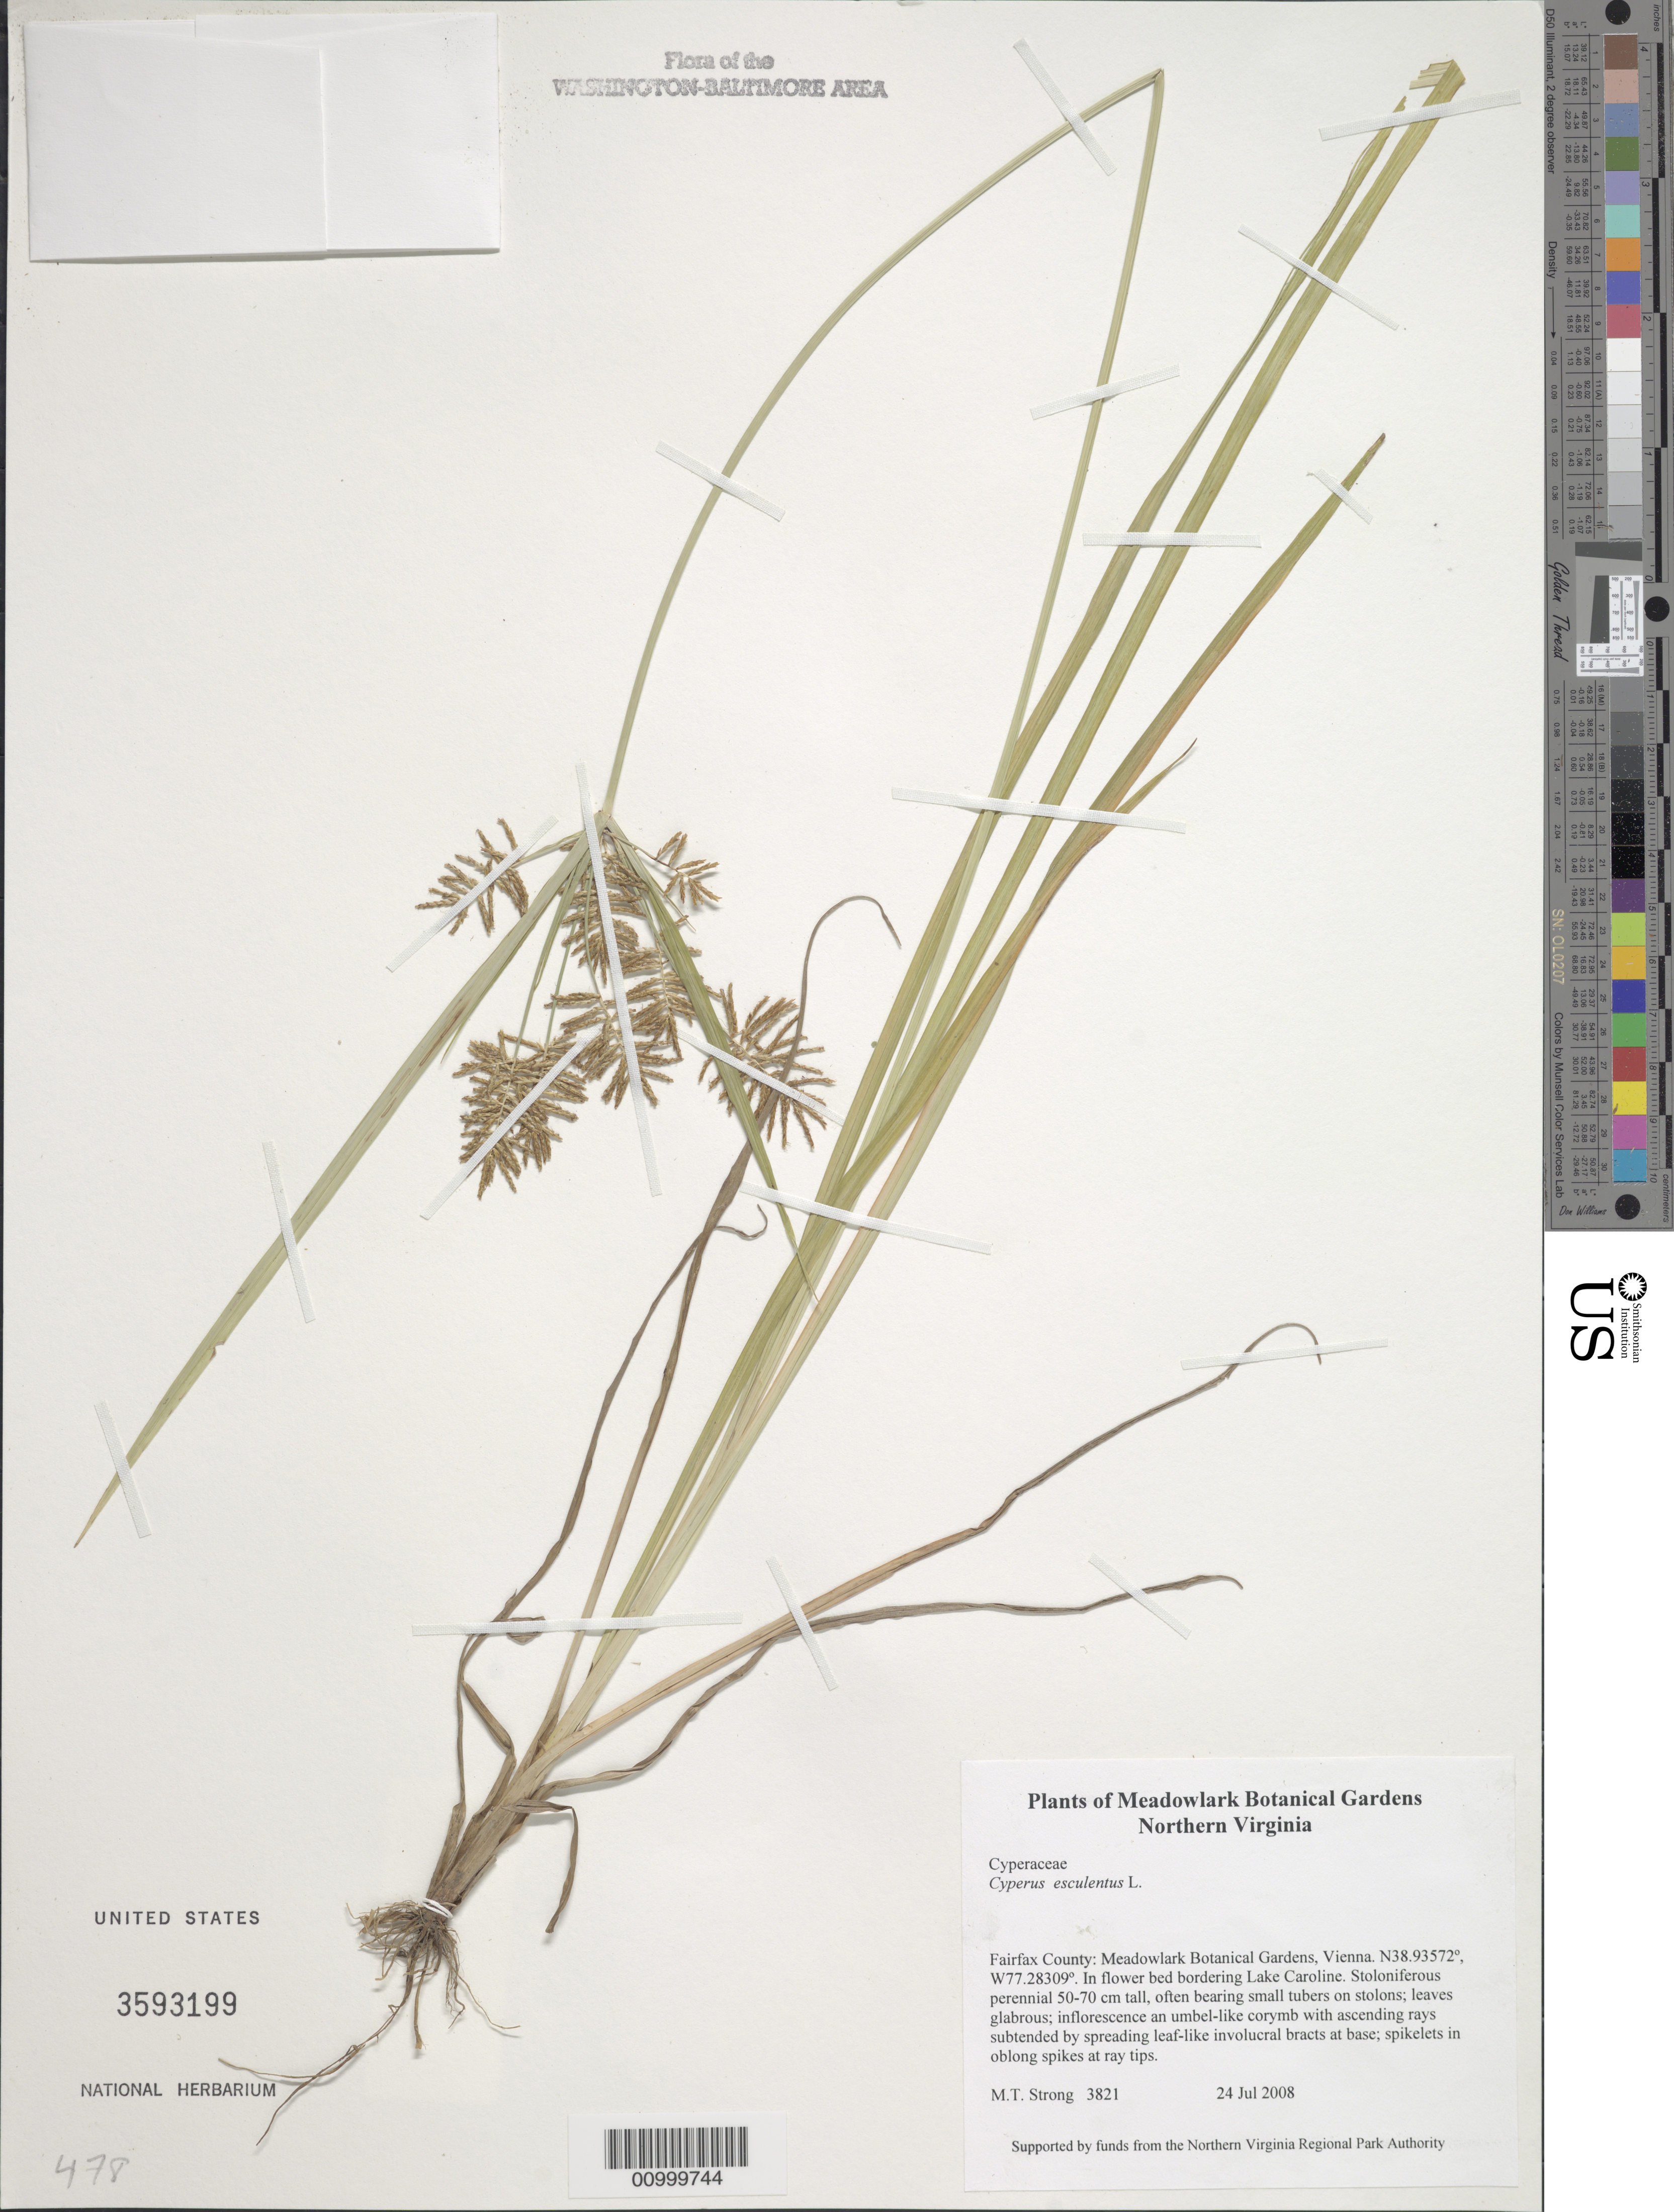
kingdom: Plantae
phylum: Tracheophyta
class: Liliopsida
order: Poales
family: Cyperaceae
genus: Cyperus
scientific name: Cyperus esculentus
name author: L.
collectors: M. T. Strong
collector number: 3821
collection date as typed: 24 Jul 2008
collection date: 2008-07-24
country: United States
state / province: Virginia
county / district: Fairfax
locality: Meadowlark Botanical Gardens, Vienna, bordering Lake Carolina.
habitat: in flower bed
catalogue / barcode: US 3593199